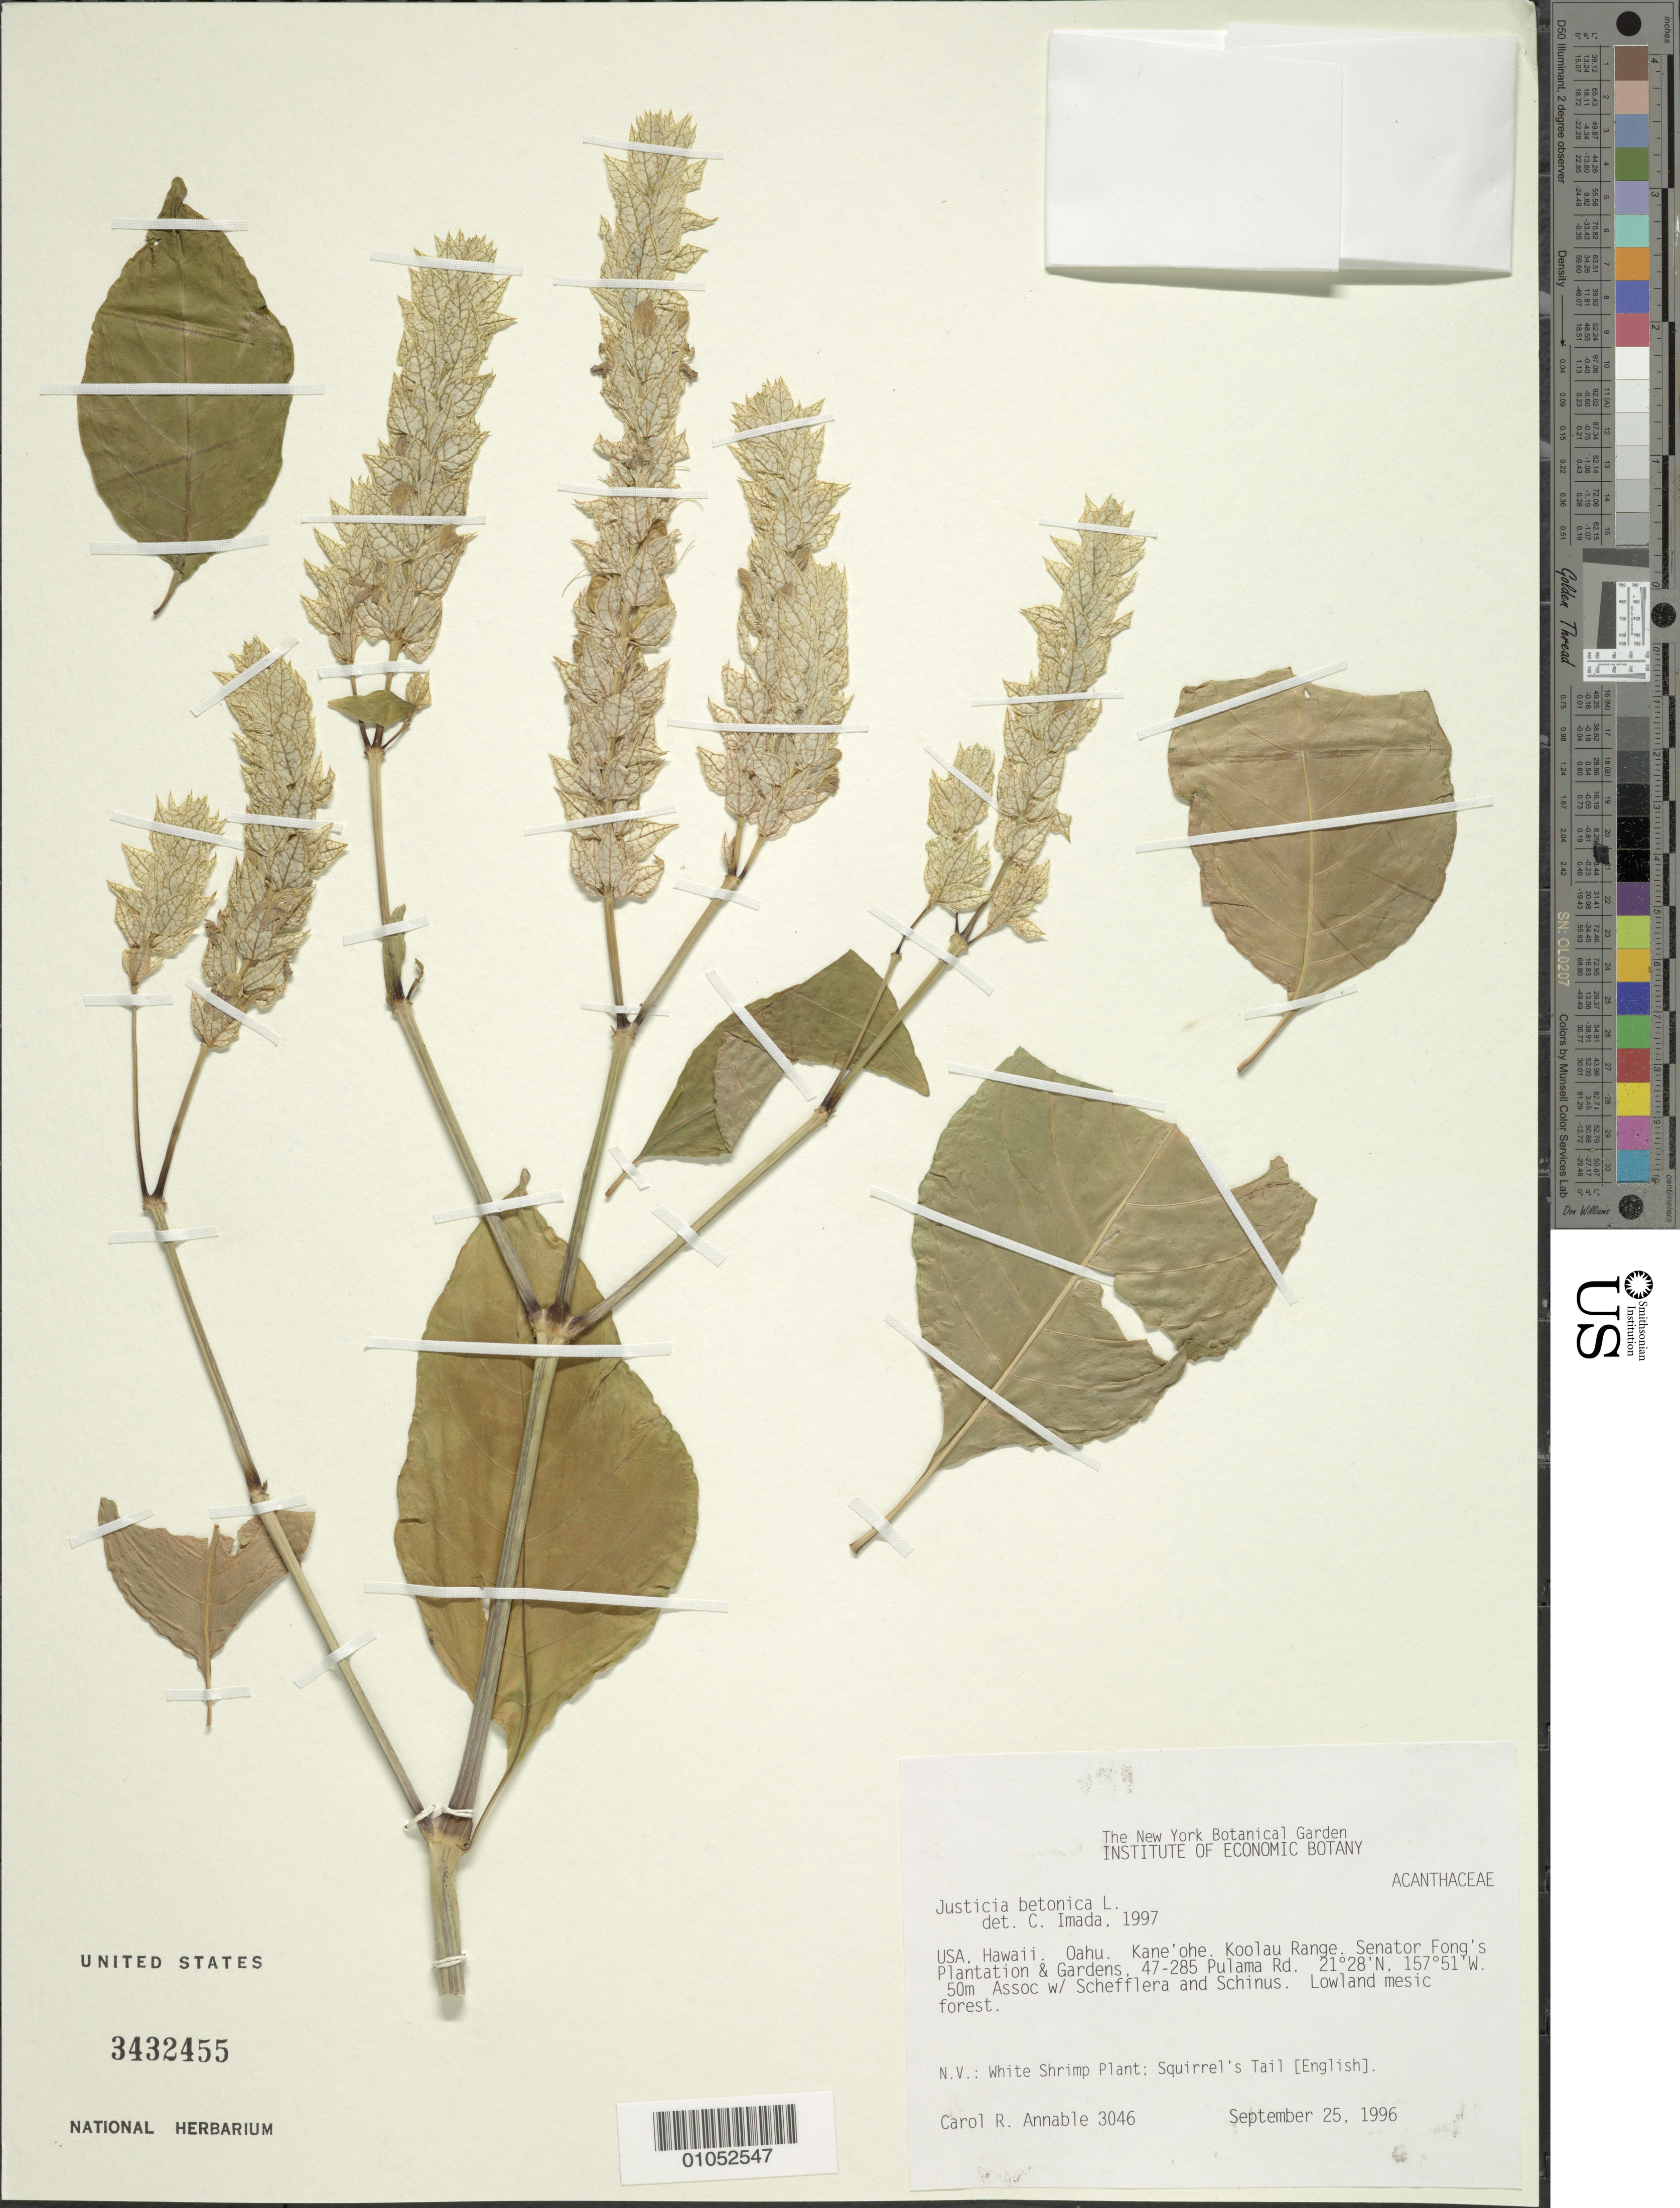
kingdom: Plantae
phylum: Tracheophyta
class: Magnoliopsida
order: Lamiales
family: Acanthaceae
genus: Justicia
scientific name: Justicia betonica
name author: L.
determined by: Imada, C.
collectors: C. R. Annable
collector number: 3046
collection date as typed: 25 Sep 1996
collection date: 1996-09-25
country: United States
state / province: Hawaii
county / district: Honolulu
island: Oahu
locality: Kane'ohe. Koolau Range. Senator Fong's Plantation & Gardens, 47-285 Pulama Road.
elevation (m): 50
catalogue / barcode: US 3432455